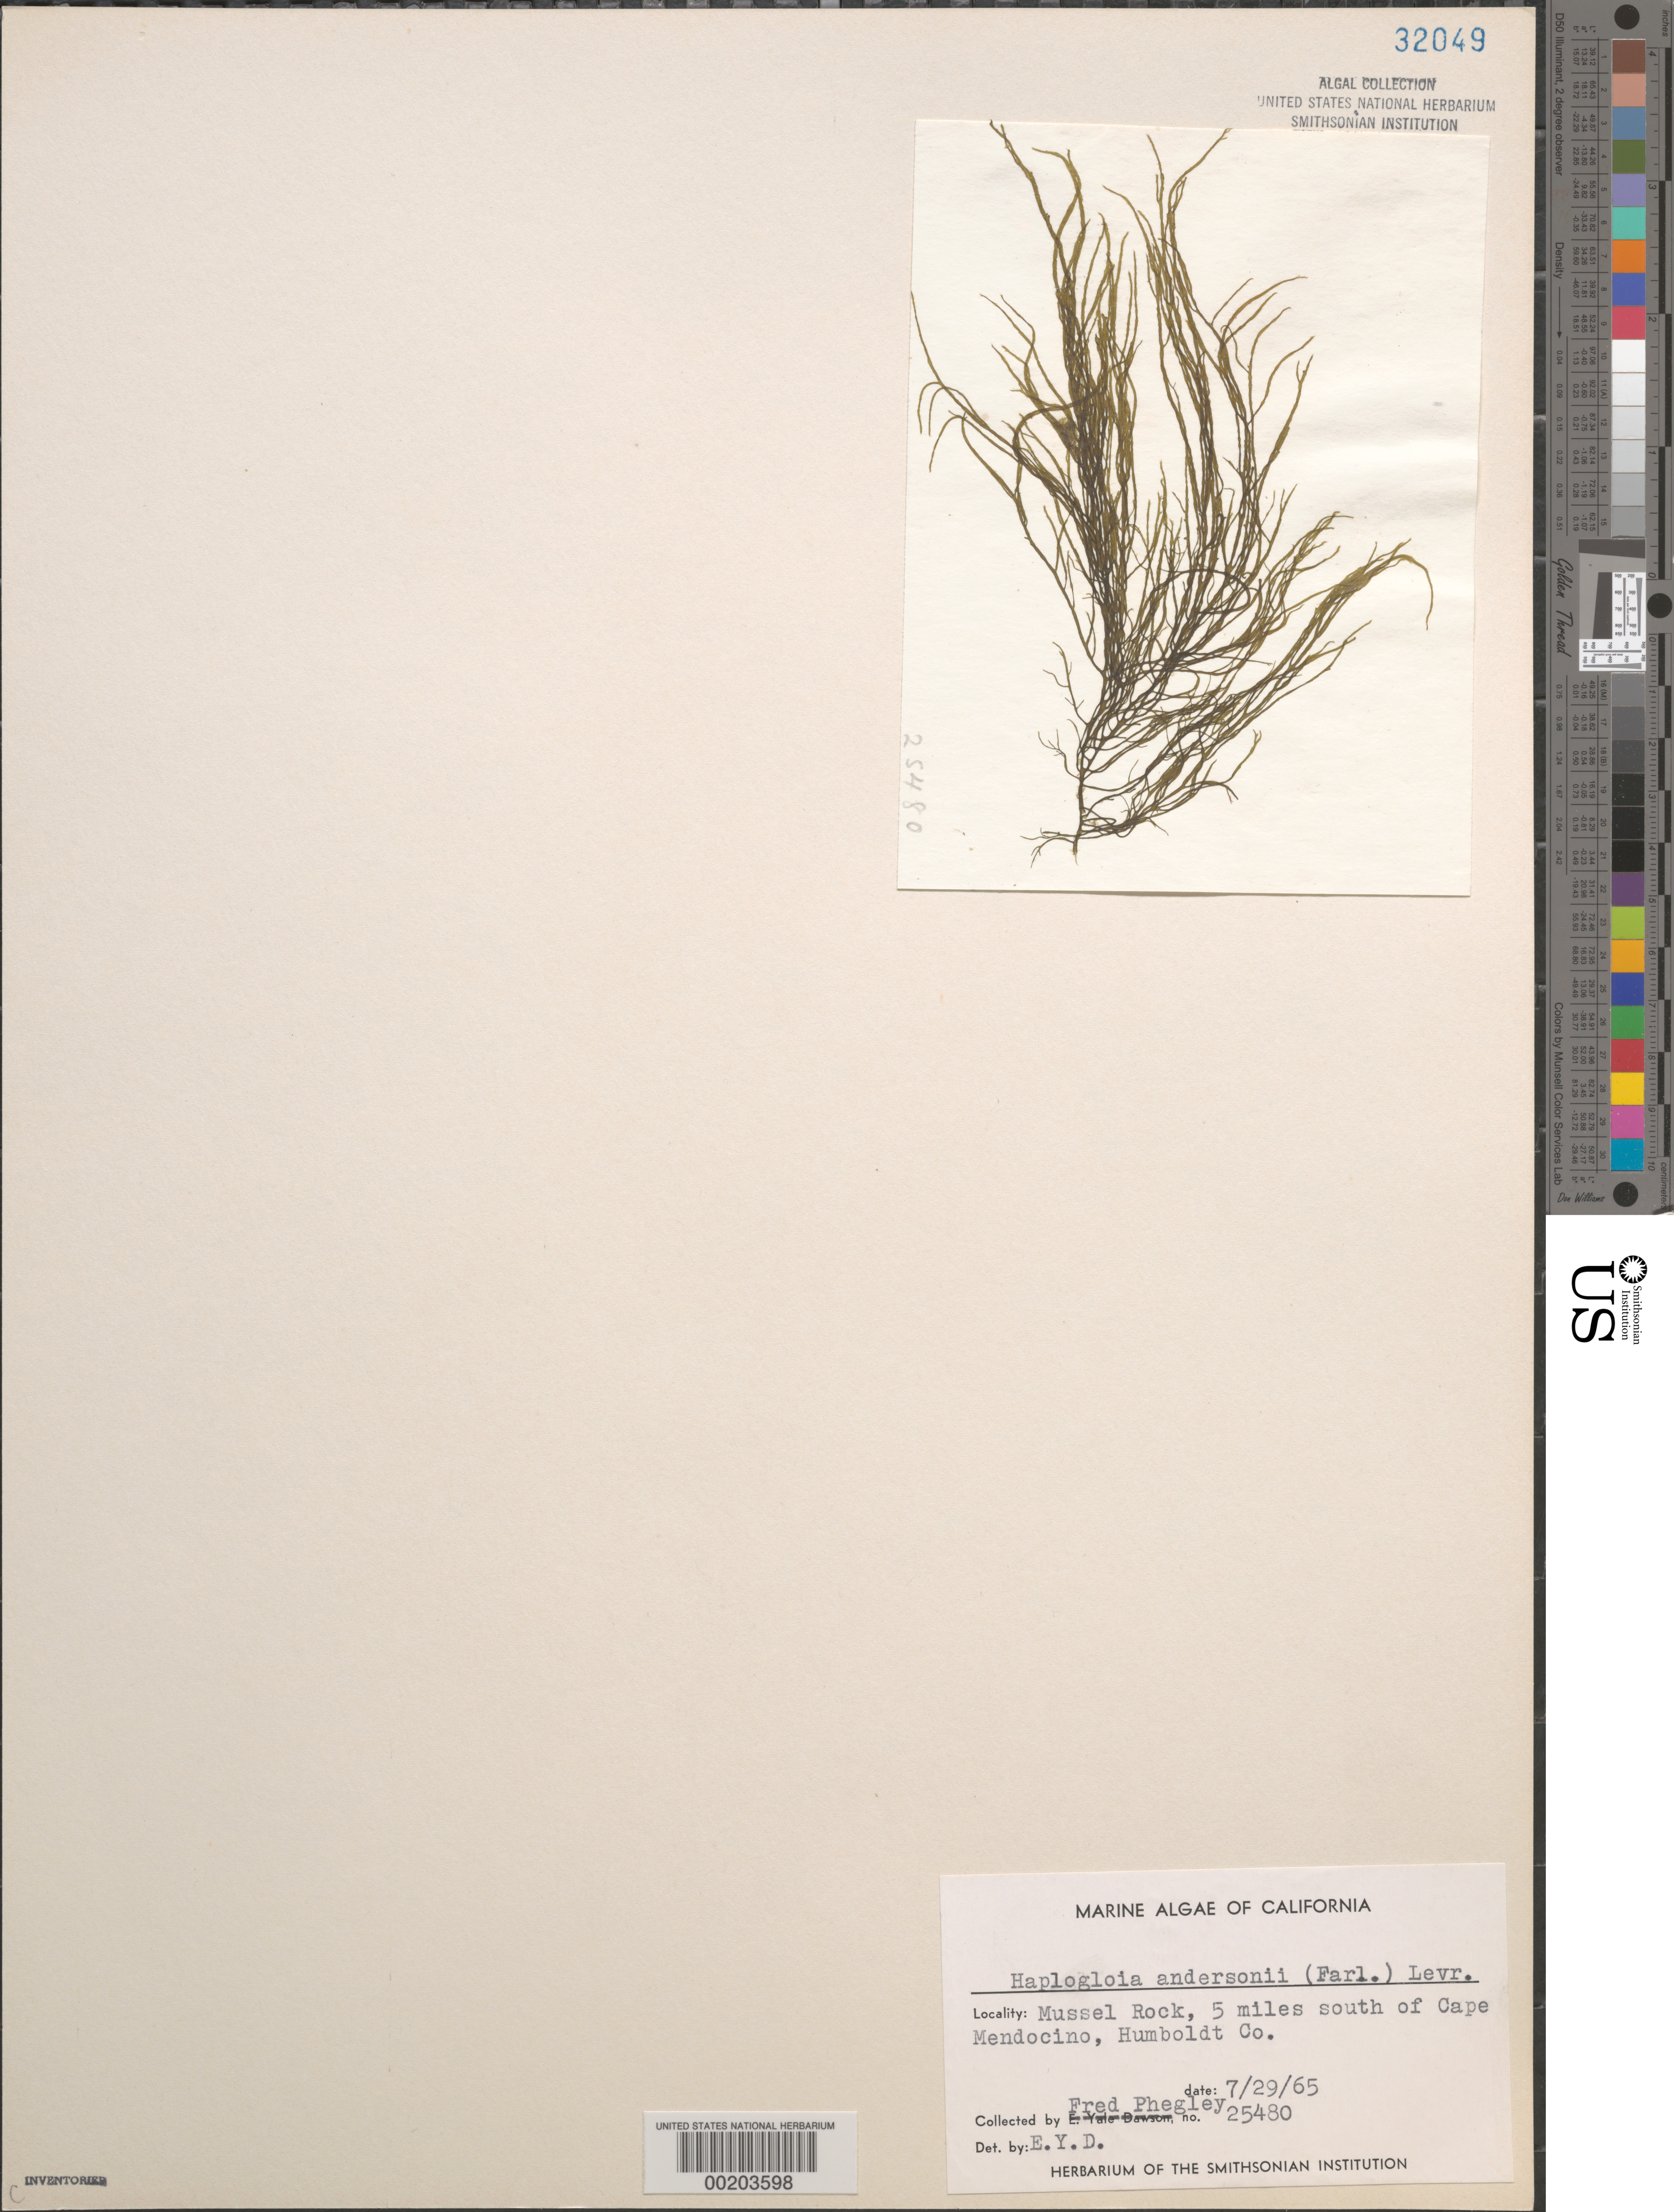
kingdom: Chromista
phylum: Ochrophyta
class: Phaeophyceae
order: Ectocarpales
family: Chordariaceae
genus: Haplogloia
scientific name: Haplogloia andersonii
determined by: Dawson, E. Y.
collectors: F. Phegley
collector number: EYD 25480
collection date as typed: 29 Jul 1965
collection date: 1965-07-29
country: United States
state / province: California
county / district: Humboldt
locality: Mussel Rock, 5 miles south of Cape Mendocino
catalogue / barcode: US 32049